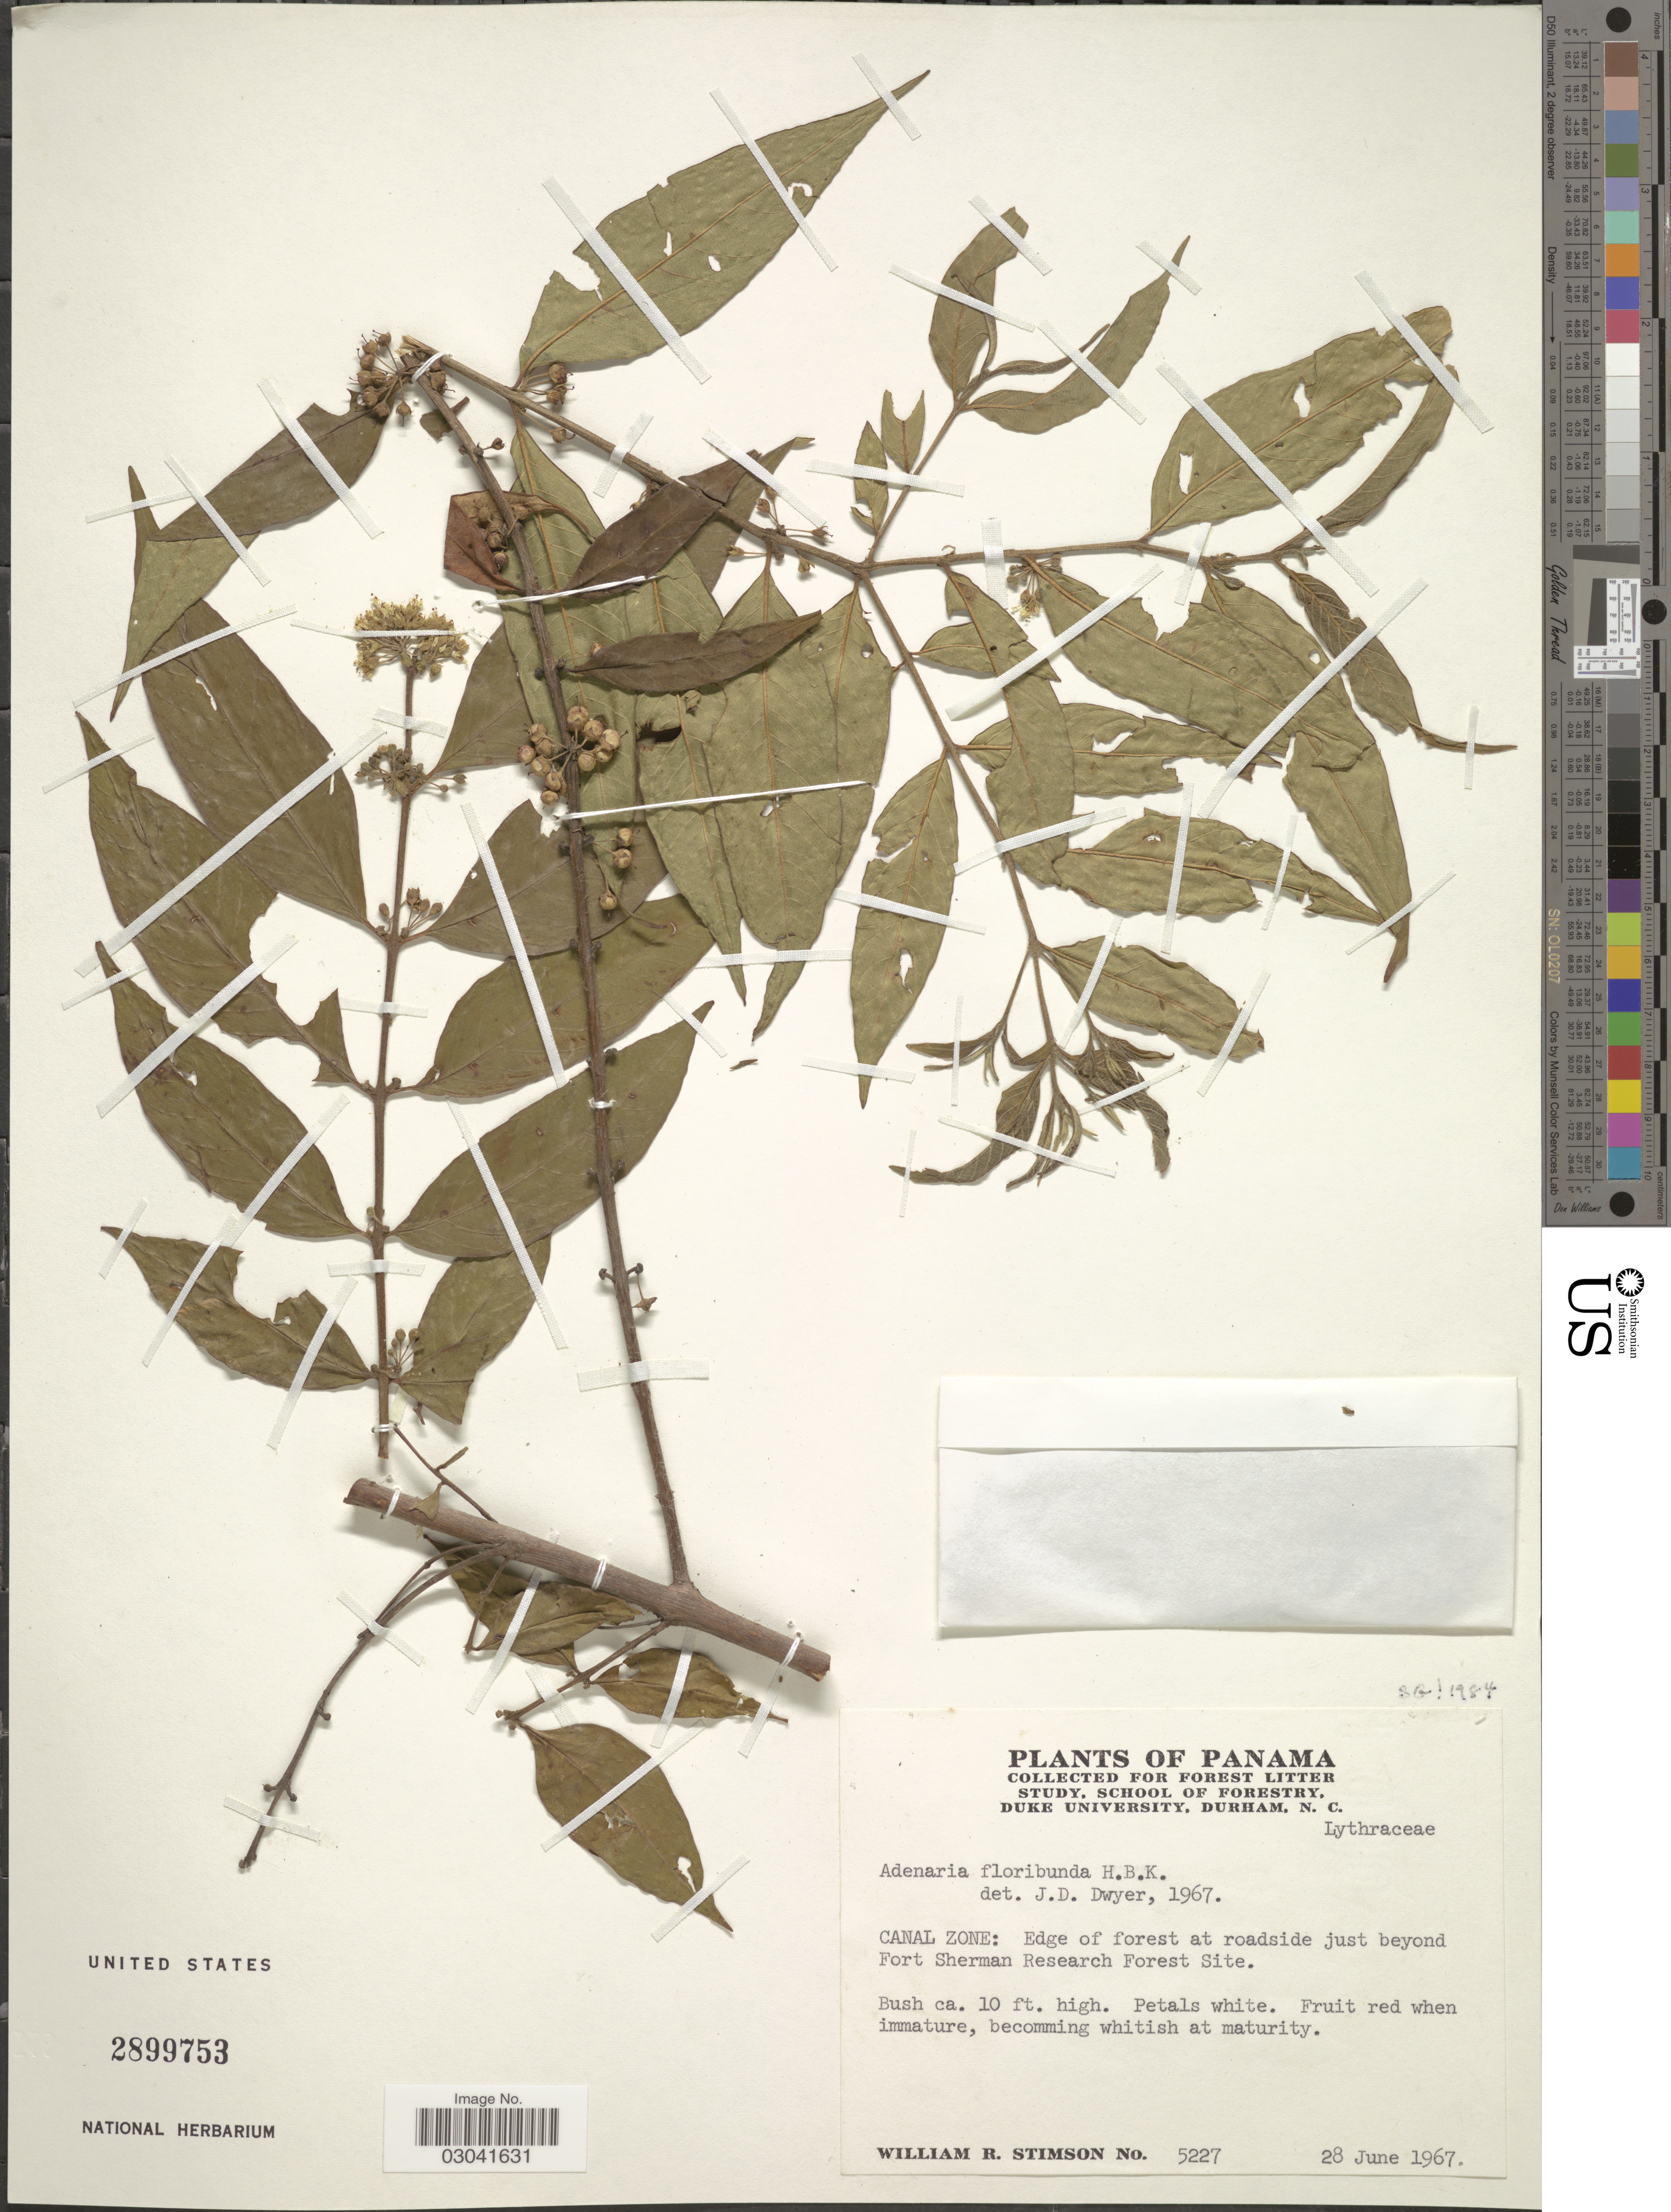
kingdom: Plantae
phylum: Tracheophyta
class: Magnoliopsida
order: Myrtales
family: Lythraceae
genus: Adenaria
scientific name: Adenaria floribunda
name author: Kunth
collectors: W. R. Stimson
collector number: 5227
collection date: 1967-06-28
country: Panama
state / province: Colón / Panamá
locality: Canal Zone: Edge of forest at roadside just beyond Fort Sherman Research Forest Site.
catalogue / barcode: US 2899753